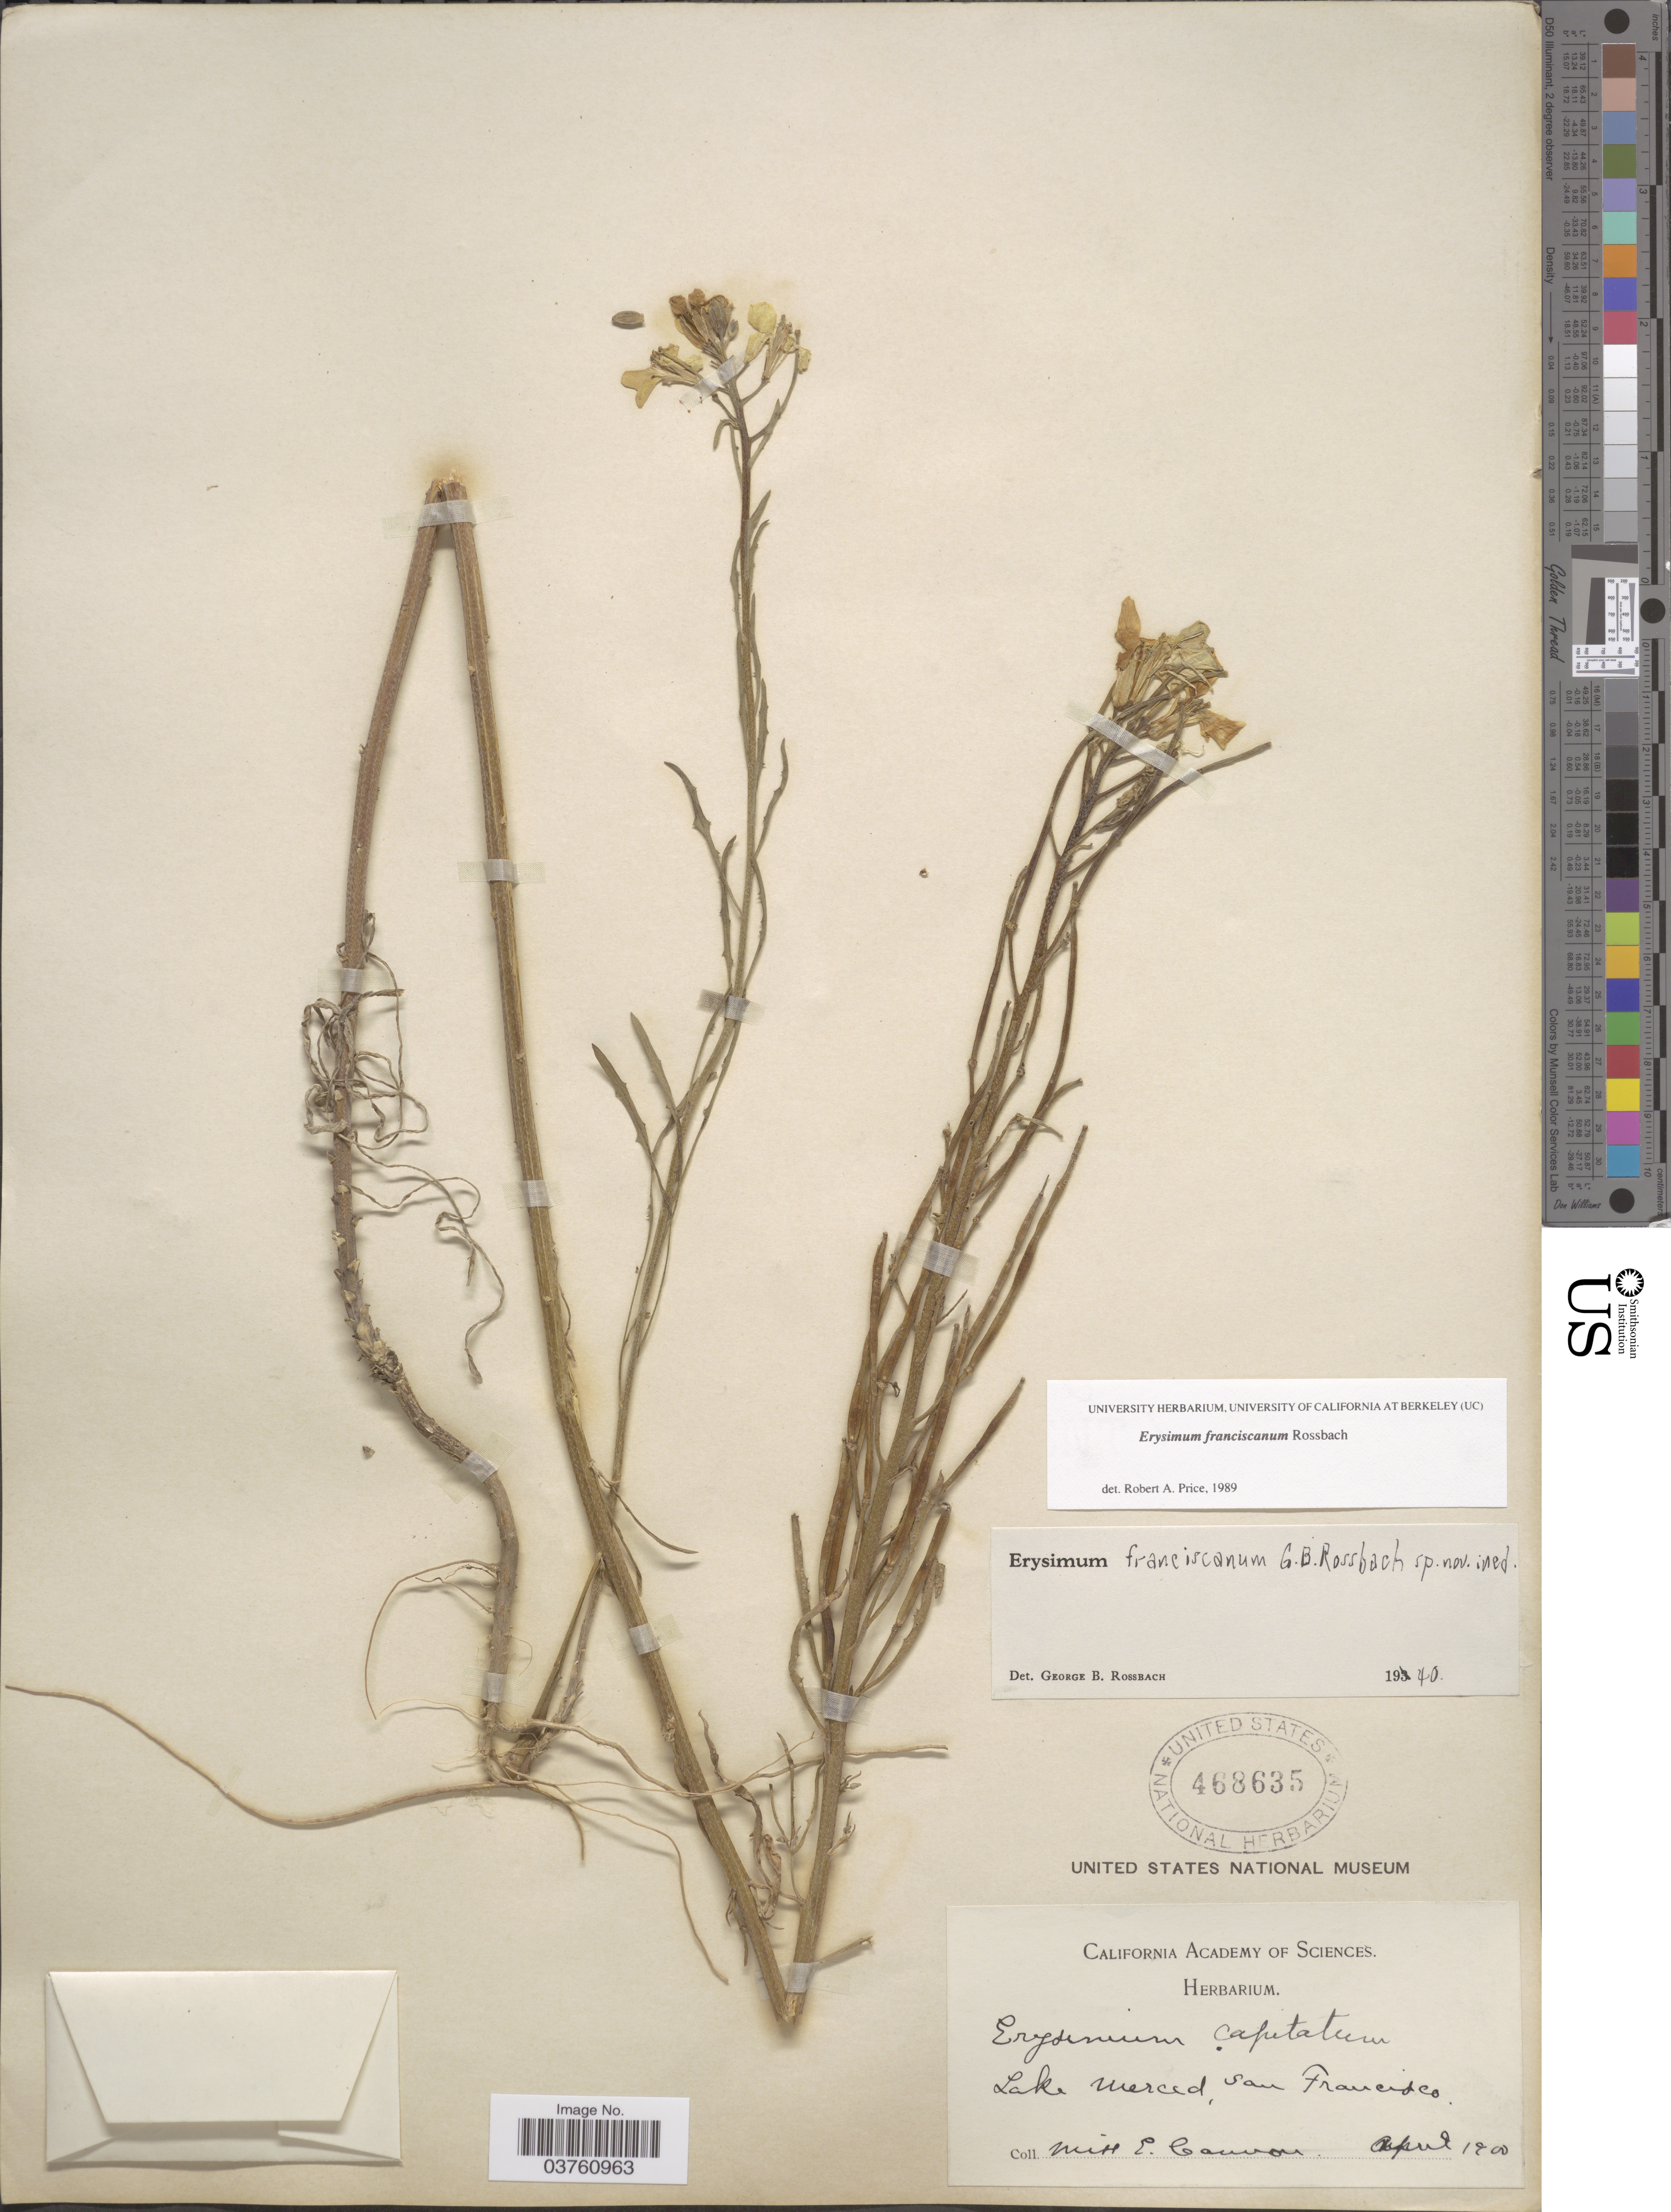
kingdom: Plantae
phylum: Tracheophyta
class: Magnoliopsida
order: Brassicales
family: Brassicaceae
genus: Erysimum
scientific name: Erysimum franciscanum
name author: Rossbach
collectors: E. Cannon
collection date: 1900-04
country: United States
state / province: California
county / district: San Francisco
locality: Lake Merced, San Francisco.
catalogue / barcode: US 468635